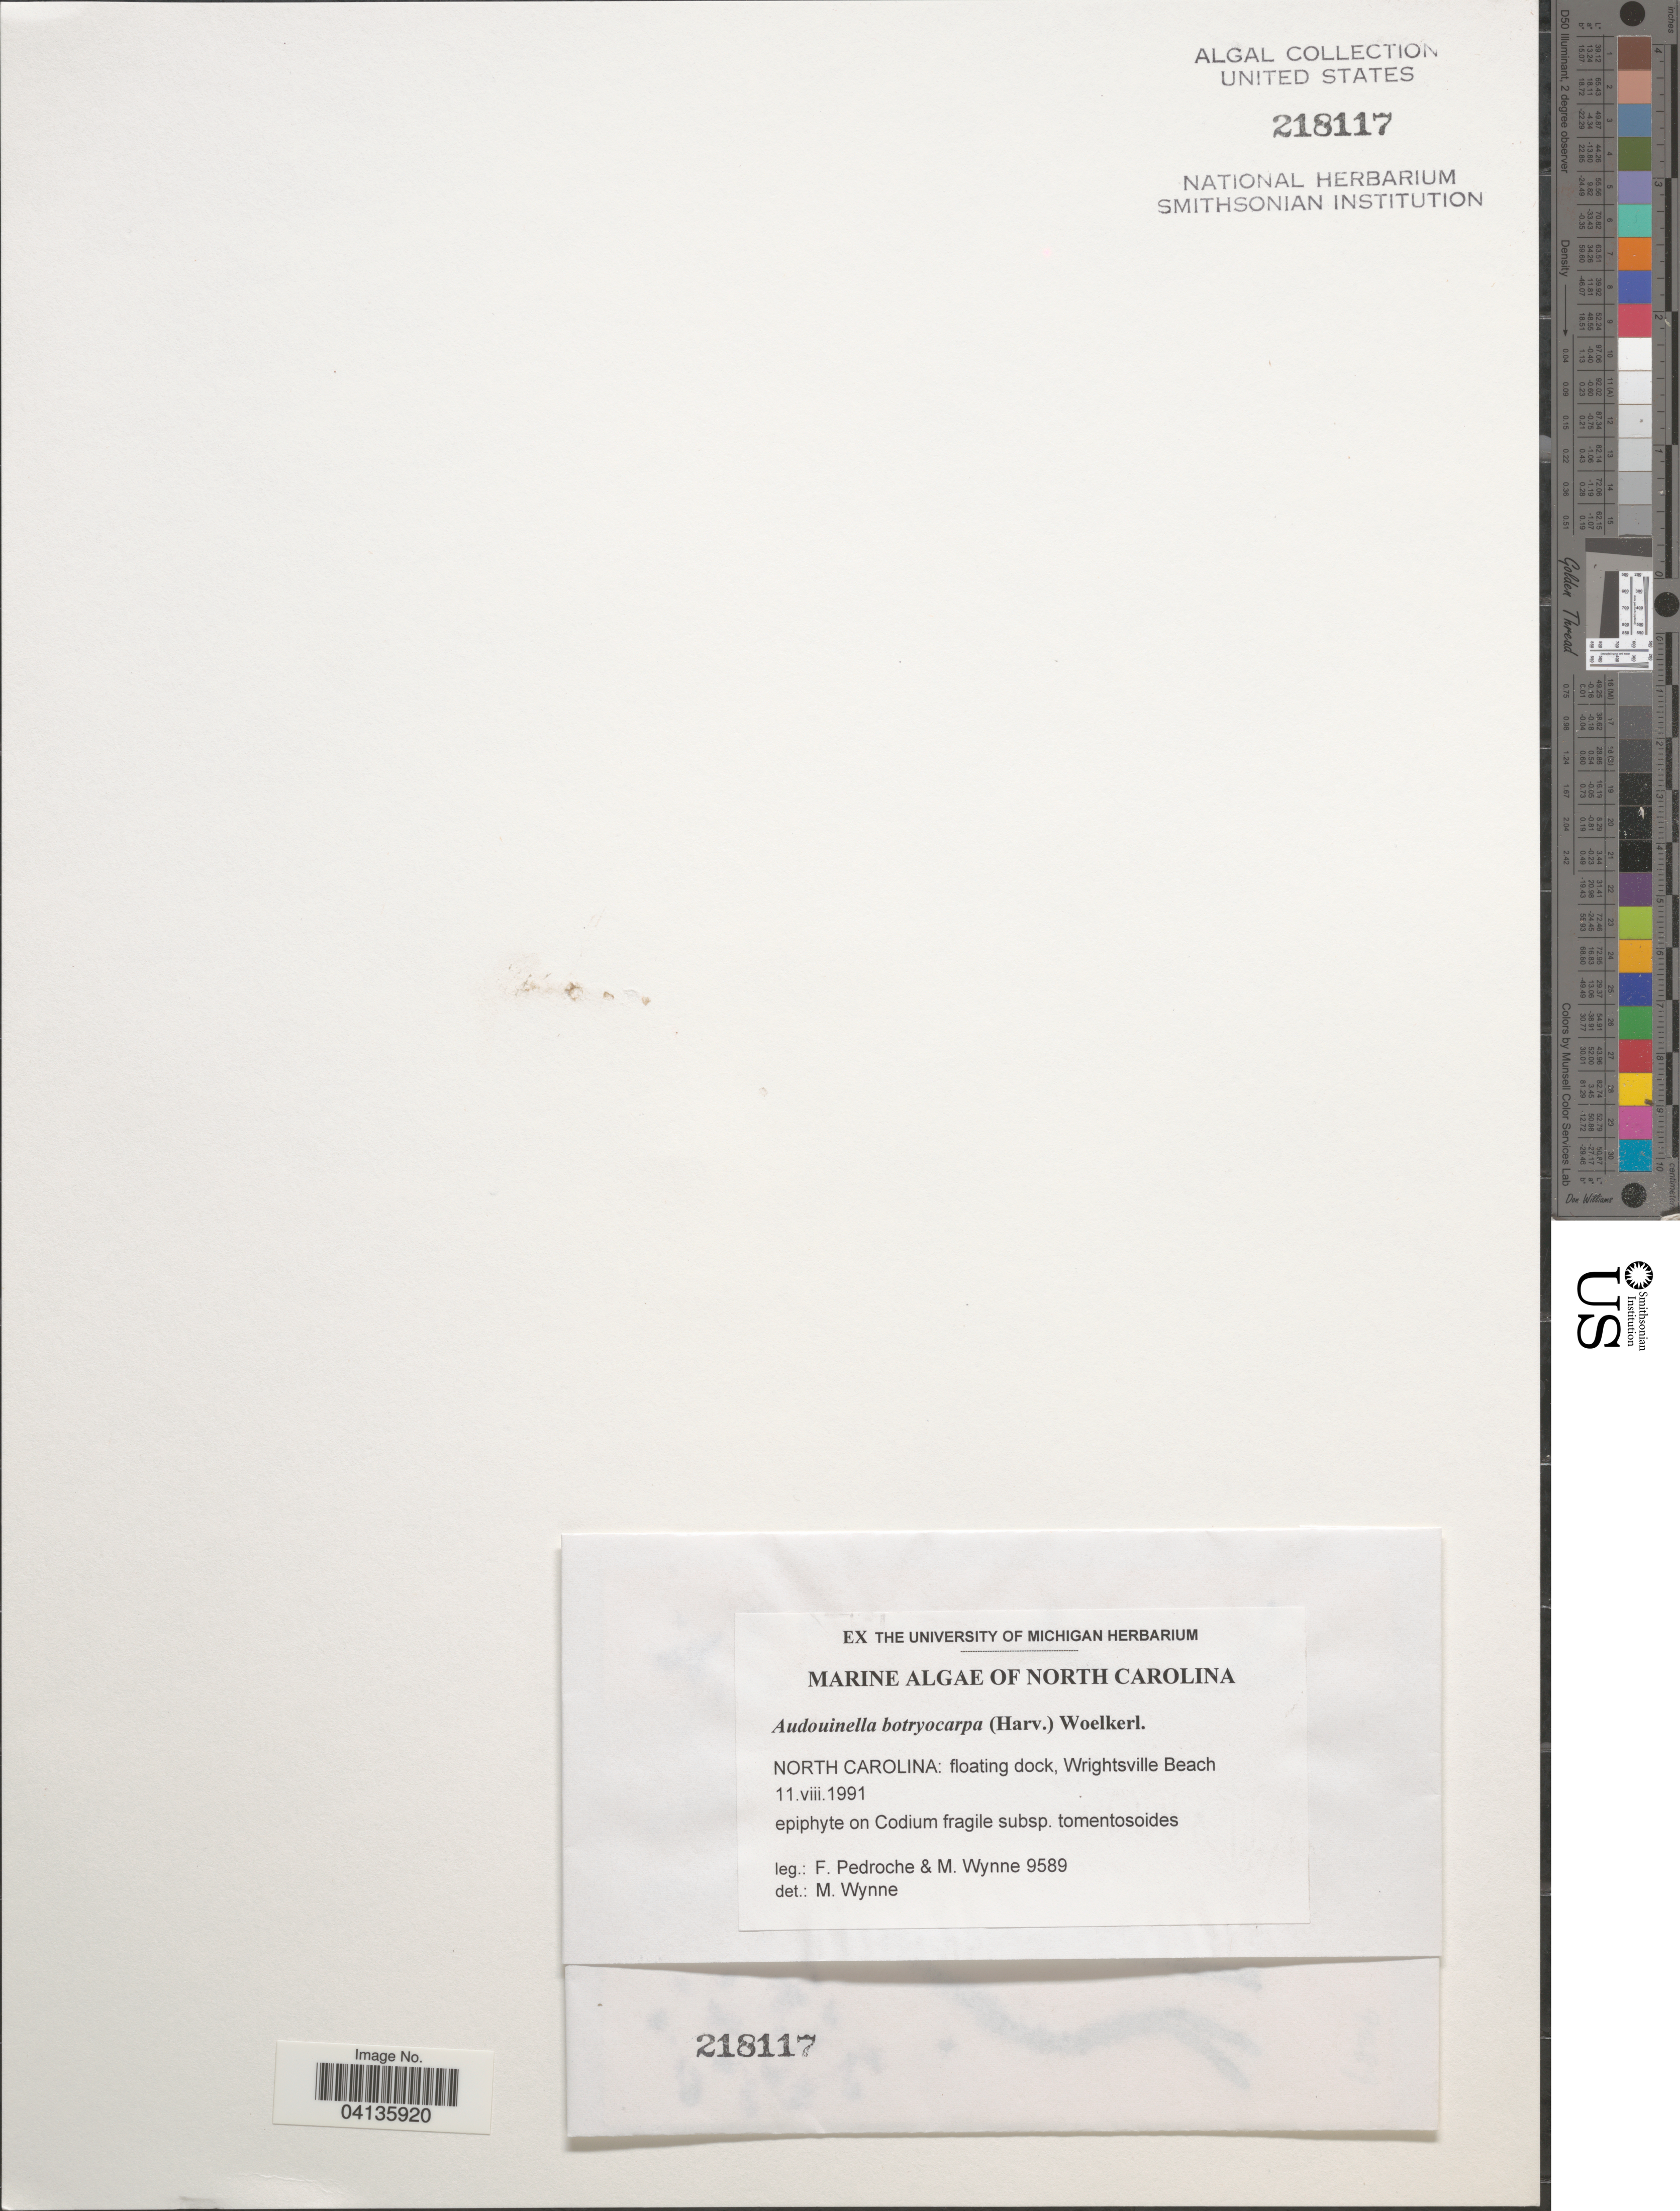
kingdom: Plantae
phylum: Rhodophyta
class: Florideophyceae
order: Colaconematales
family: Colaconemataceae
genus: Colaconema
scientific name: Colaconema caespitosum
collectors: F. Pedroche & M.J. Wynne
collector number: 9589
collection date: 1991-08-11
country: United States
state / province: North Carolina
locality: Floating dock, Wrightsville Beach.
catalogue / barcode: US 218117